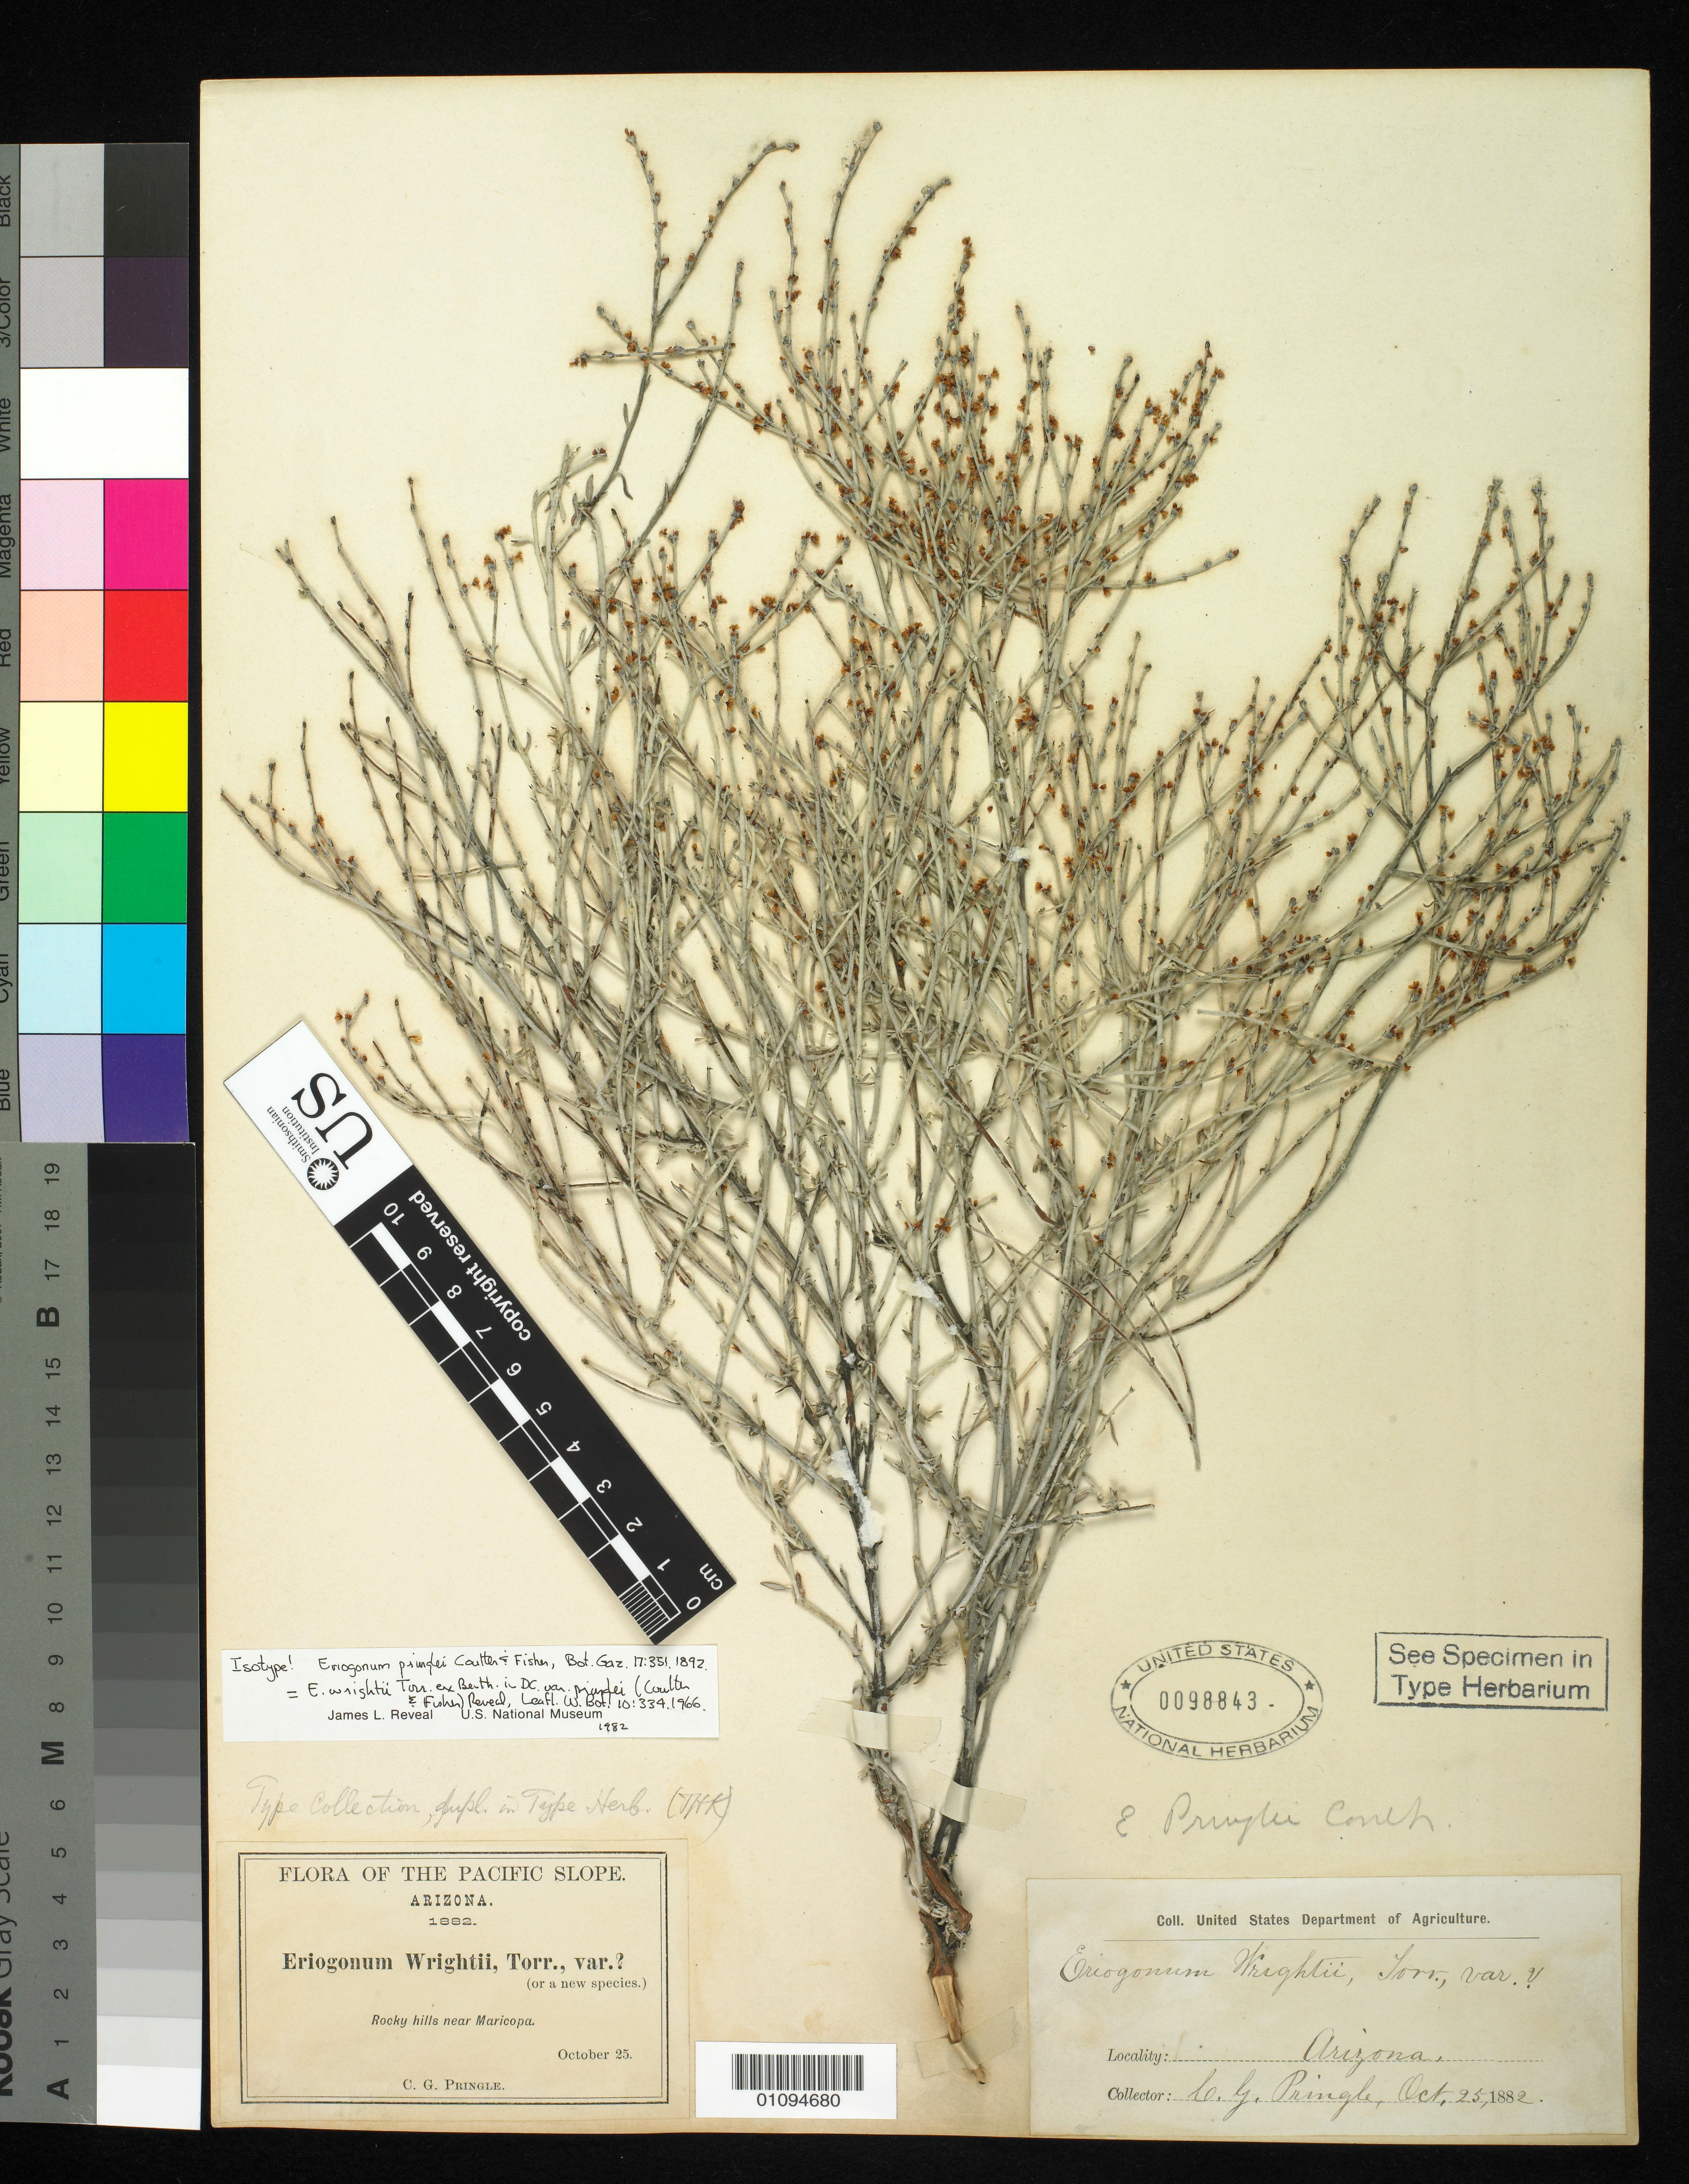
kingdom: Plantae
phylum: Tracheophyta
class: Magnoliopsida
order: Caryophyllales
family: Polygonaceae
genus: Eriogonum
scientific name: Eriogonum pringlei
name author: J.M. Coult. & Fisher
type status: Isotype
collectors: C. G. Pringle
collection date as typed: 25 Oct 1882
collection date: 1882-10-25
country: United States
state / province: Arizona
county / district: Maricopa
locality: Near Maricopa.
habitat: Rocky hills.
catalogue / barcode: US 98843